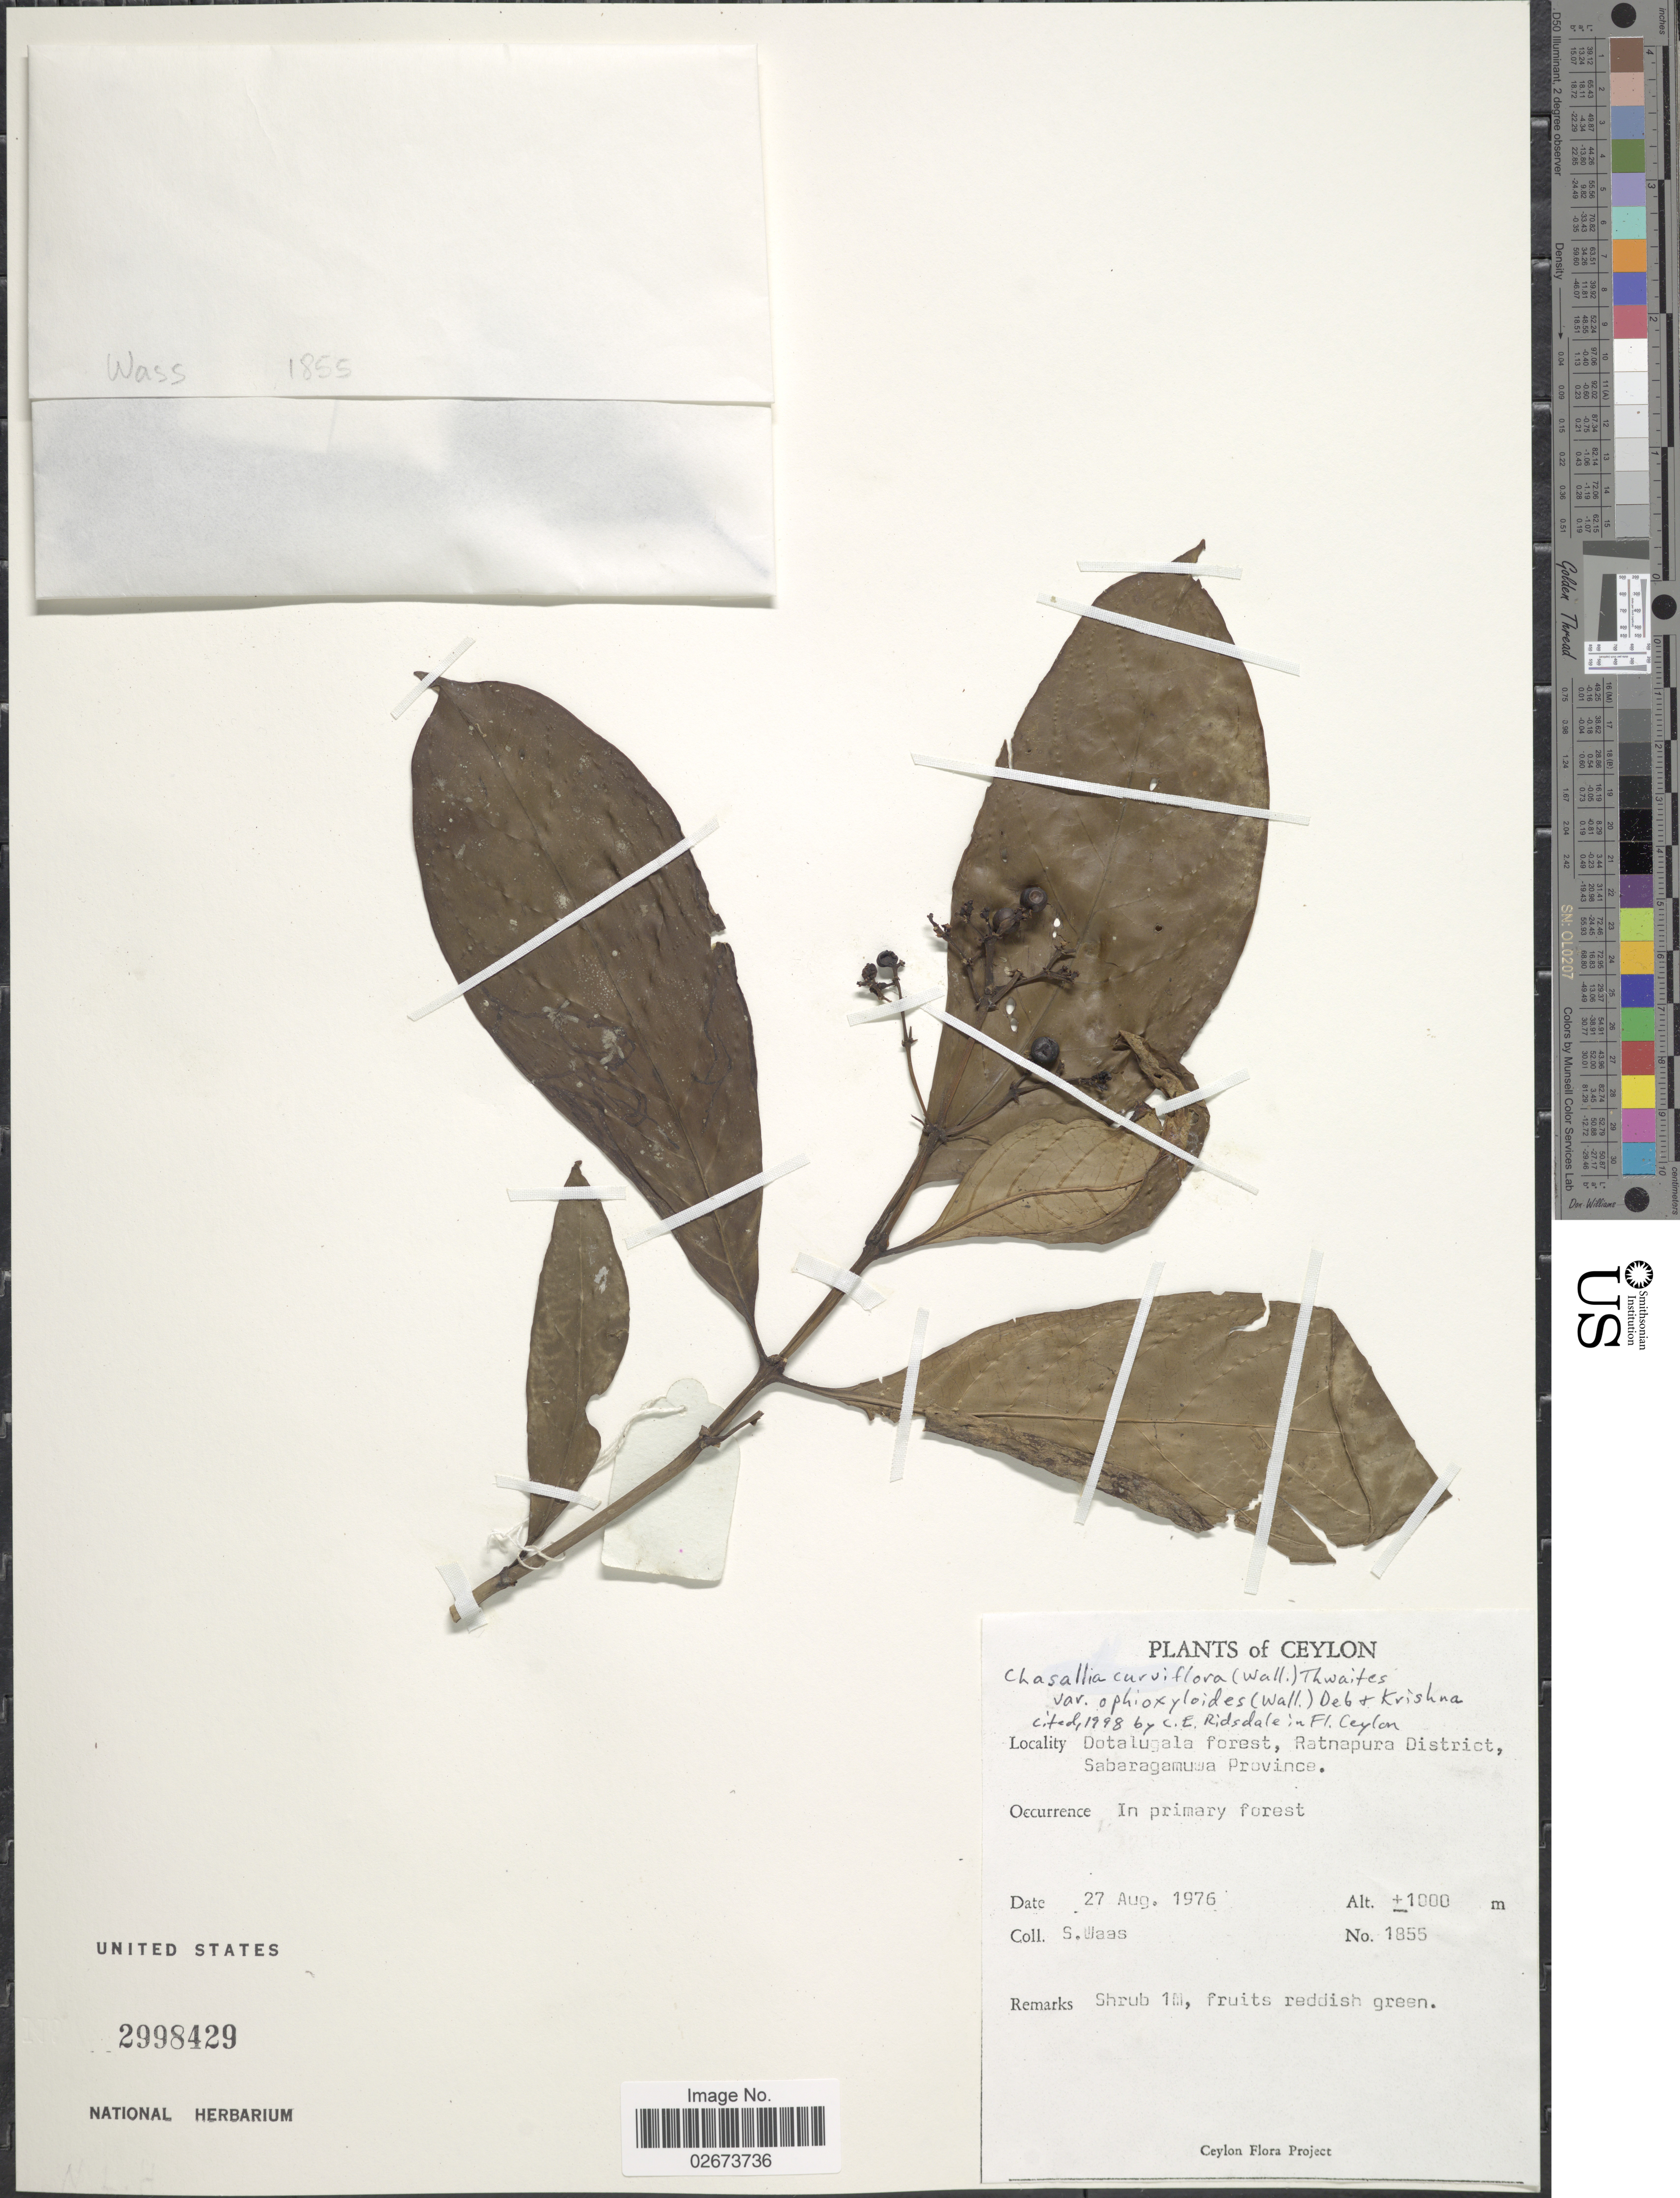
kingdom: Plantae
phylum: Tracheophyta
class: Magnoliopsida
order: Gentianales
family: Rubiaceae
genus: Chassalia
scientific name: Chassalia curviflora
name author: (Wall.) Thwaites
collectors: S. Waas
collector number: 1855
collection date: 1976-08-27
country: Sri Lanka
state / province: Sabaragamuwa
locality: Ceylon, Dotalugala forest, Ratnapura District.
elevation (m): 1000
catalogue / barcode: US 2998429